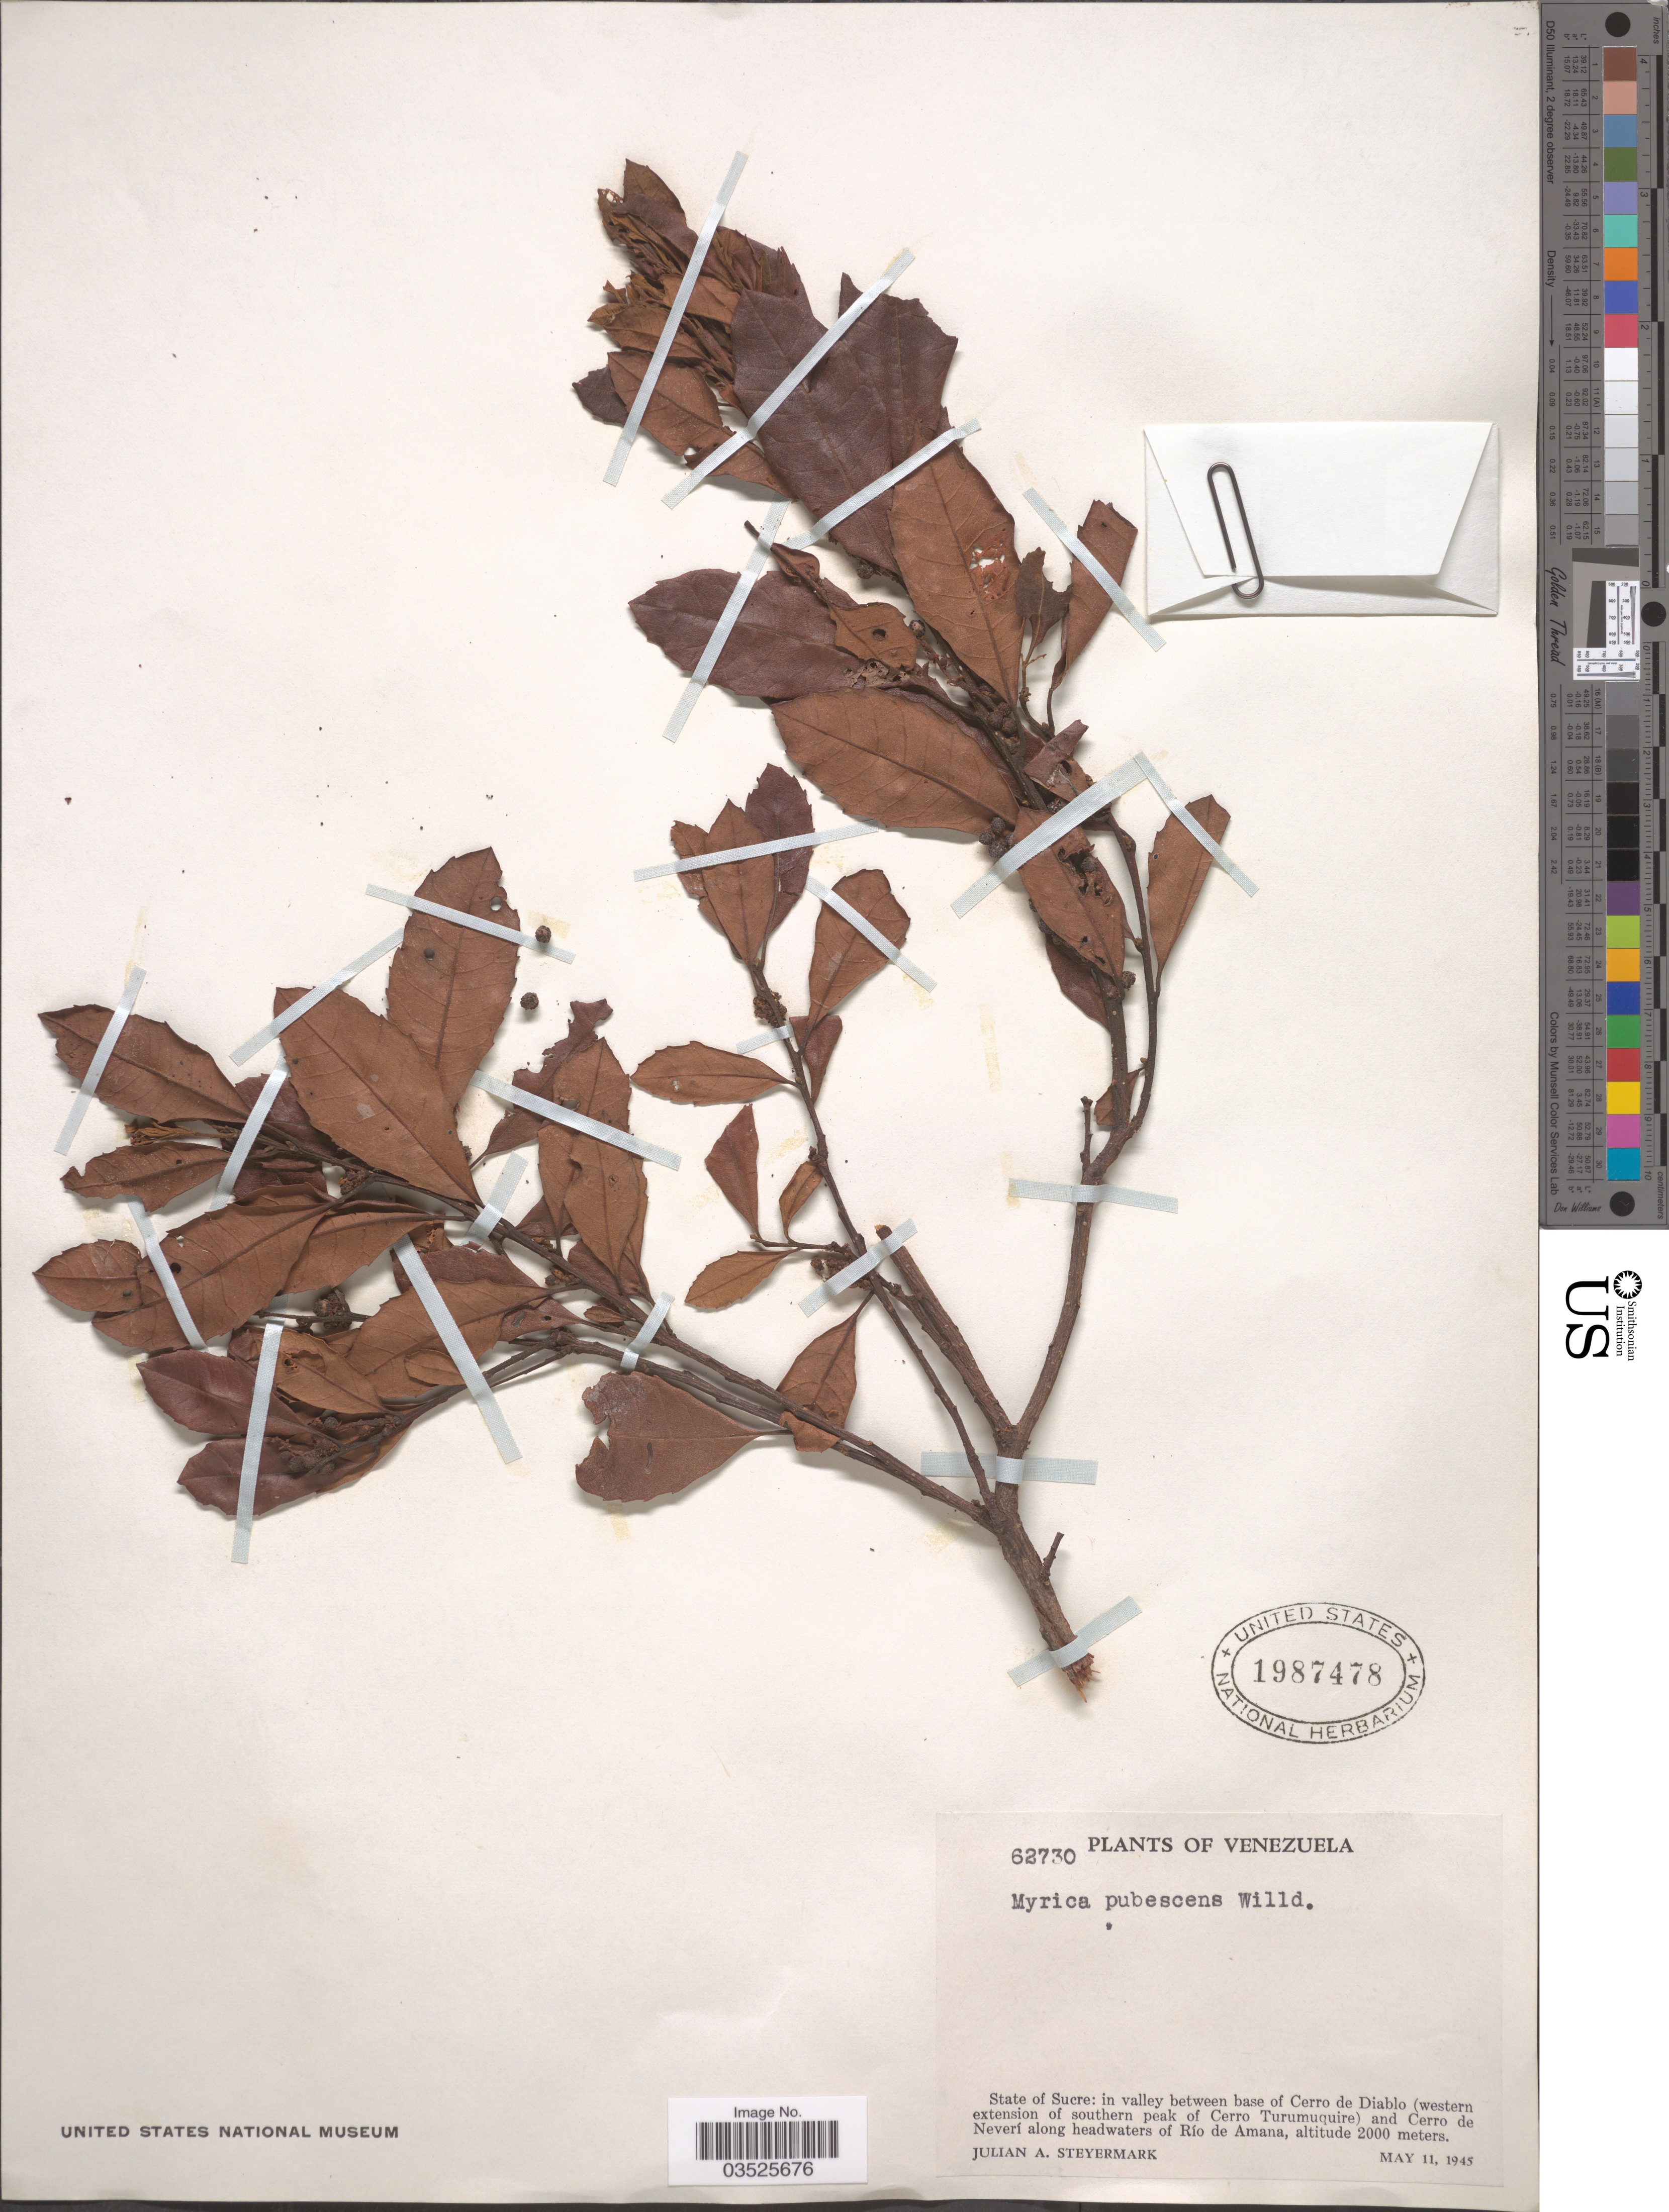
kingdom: Plantae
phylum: Tracheophyta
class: Magnoliopsida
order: Fagales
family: Myricaceae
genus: Morella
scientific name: Morella pubescens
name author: (Humb. & Bonpl. ex Willd.) Wilbur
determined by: Strong, M. T., (US), Smithsonian Institution - National Museum of Natural History (UNITED STATES)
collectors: J. Steyermark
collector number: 62730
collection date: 1945-05-11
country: Venezuela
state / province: Sucre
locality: In valley between base of Cerro de Diablo (western extension of southern peak of Cerro Turumuquire) and Cerro de Neverí along headwaters of Río de Amana.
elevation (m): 2000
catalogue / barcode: US 1987478